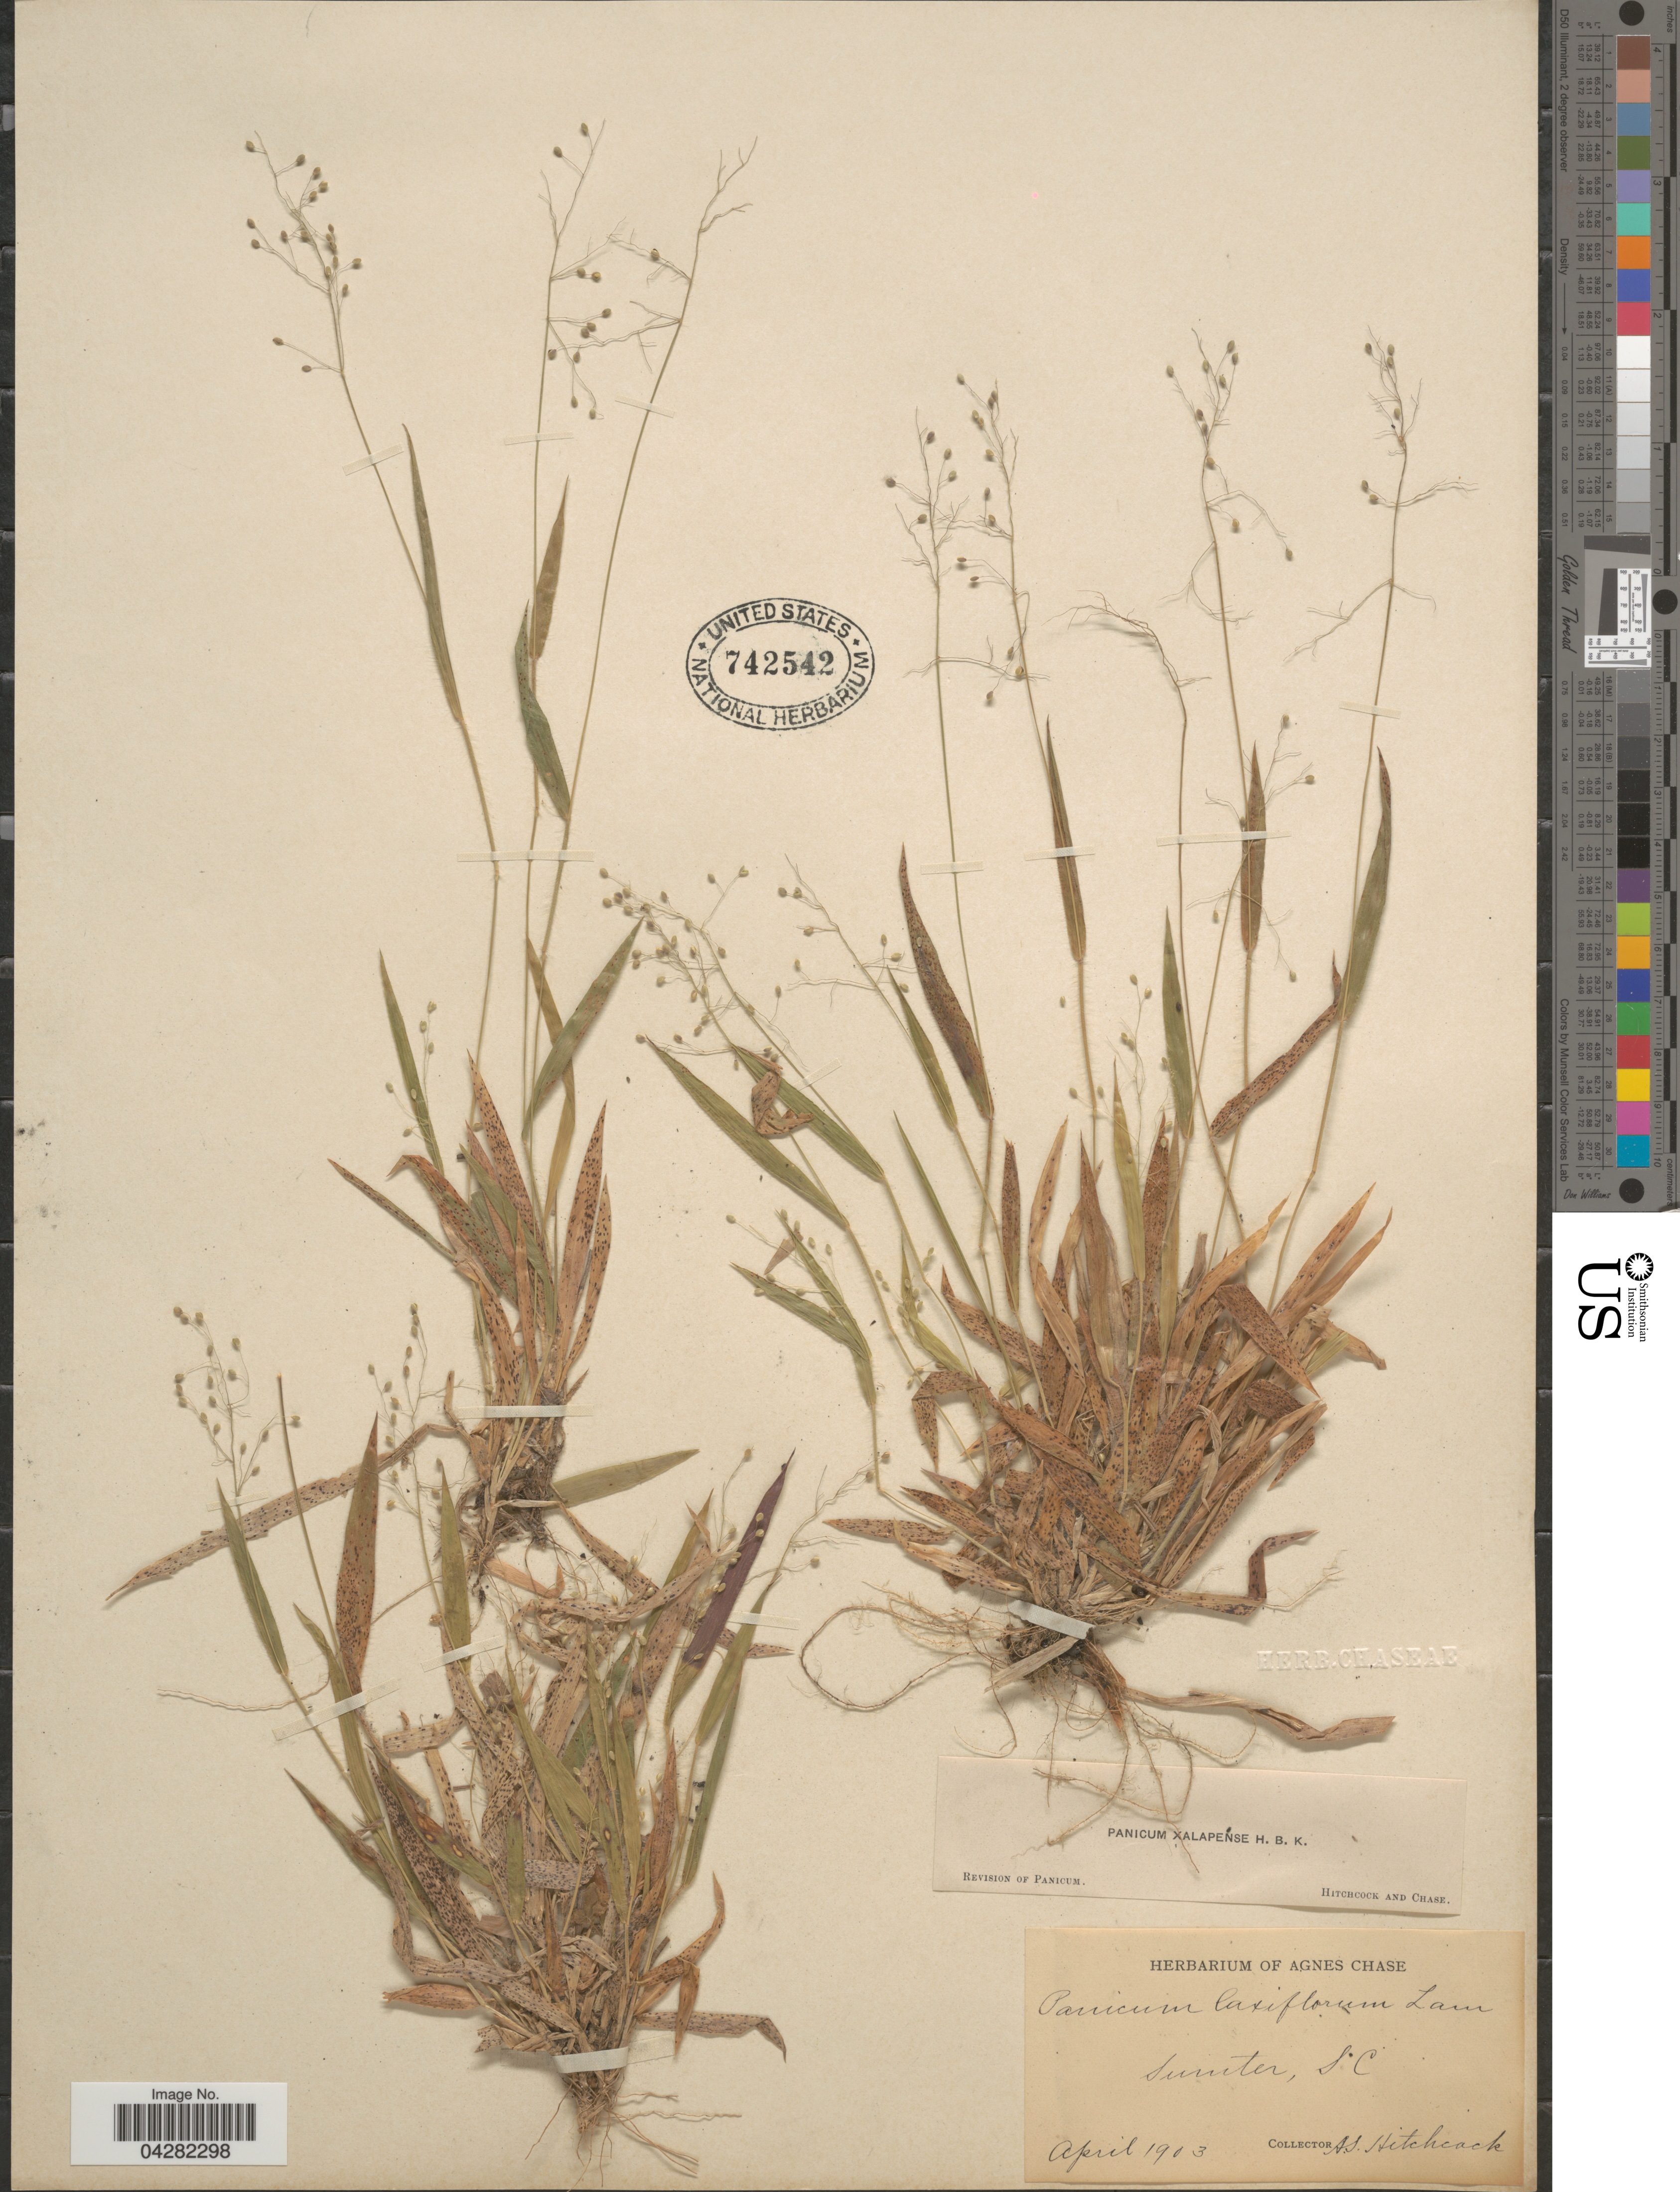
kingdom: Plantae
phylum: Tracheophyta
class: Liliopsida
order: Poales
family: Poaceae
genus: Dichanthelium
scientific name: Dichanthelium laxiflorum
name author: (Lam.) Gould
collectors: A. S. Hitchcock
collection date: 1903-04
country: United States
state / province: South Carolina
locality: Sumter.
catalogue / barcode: US 742542